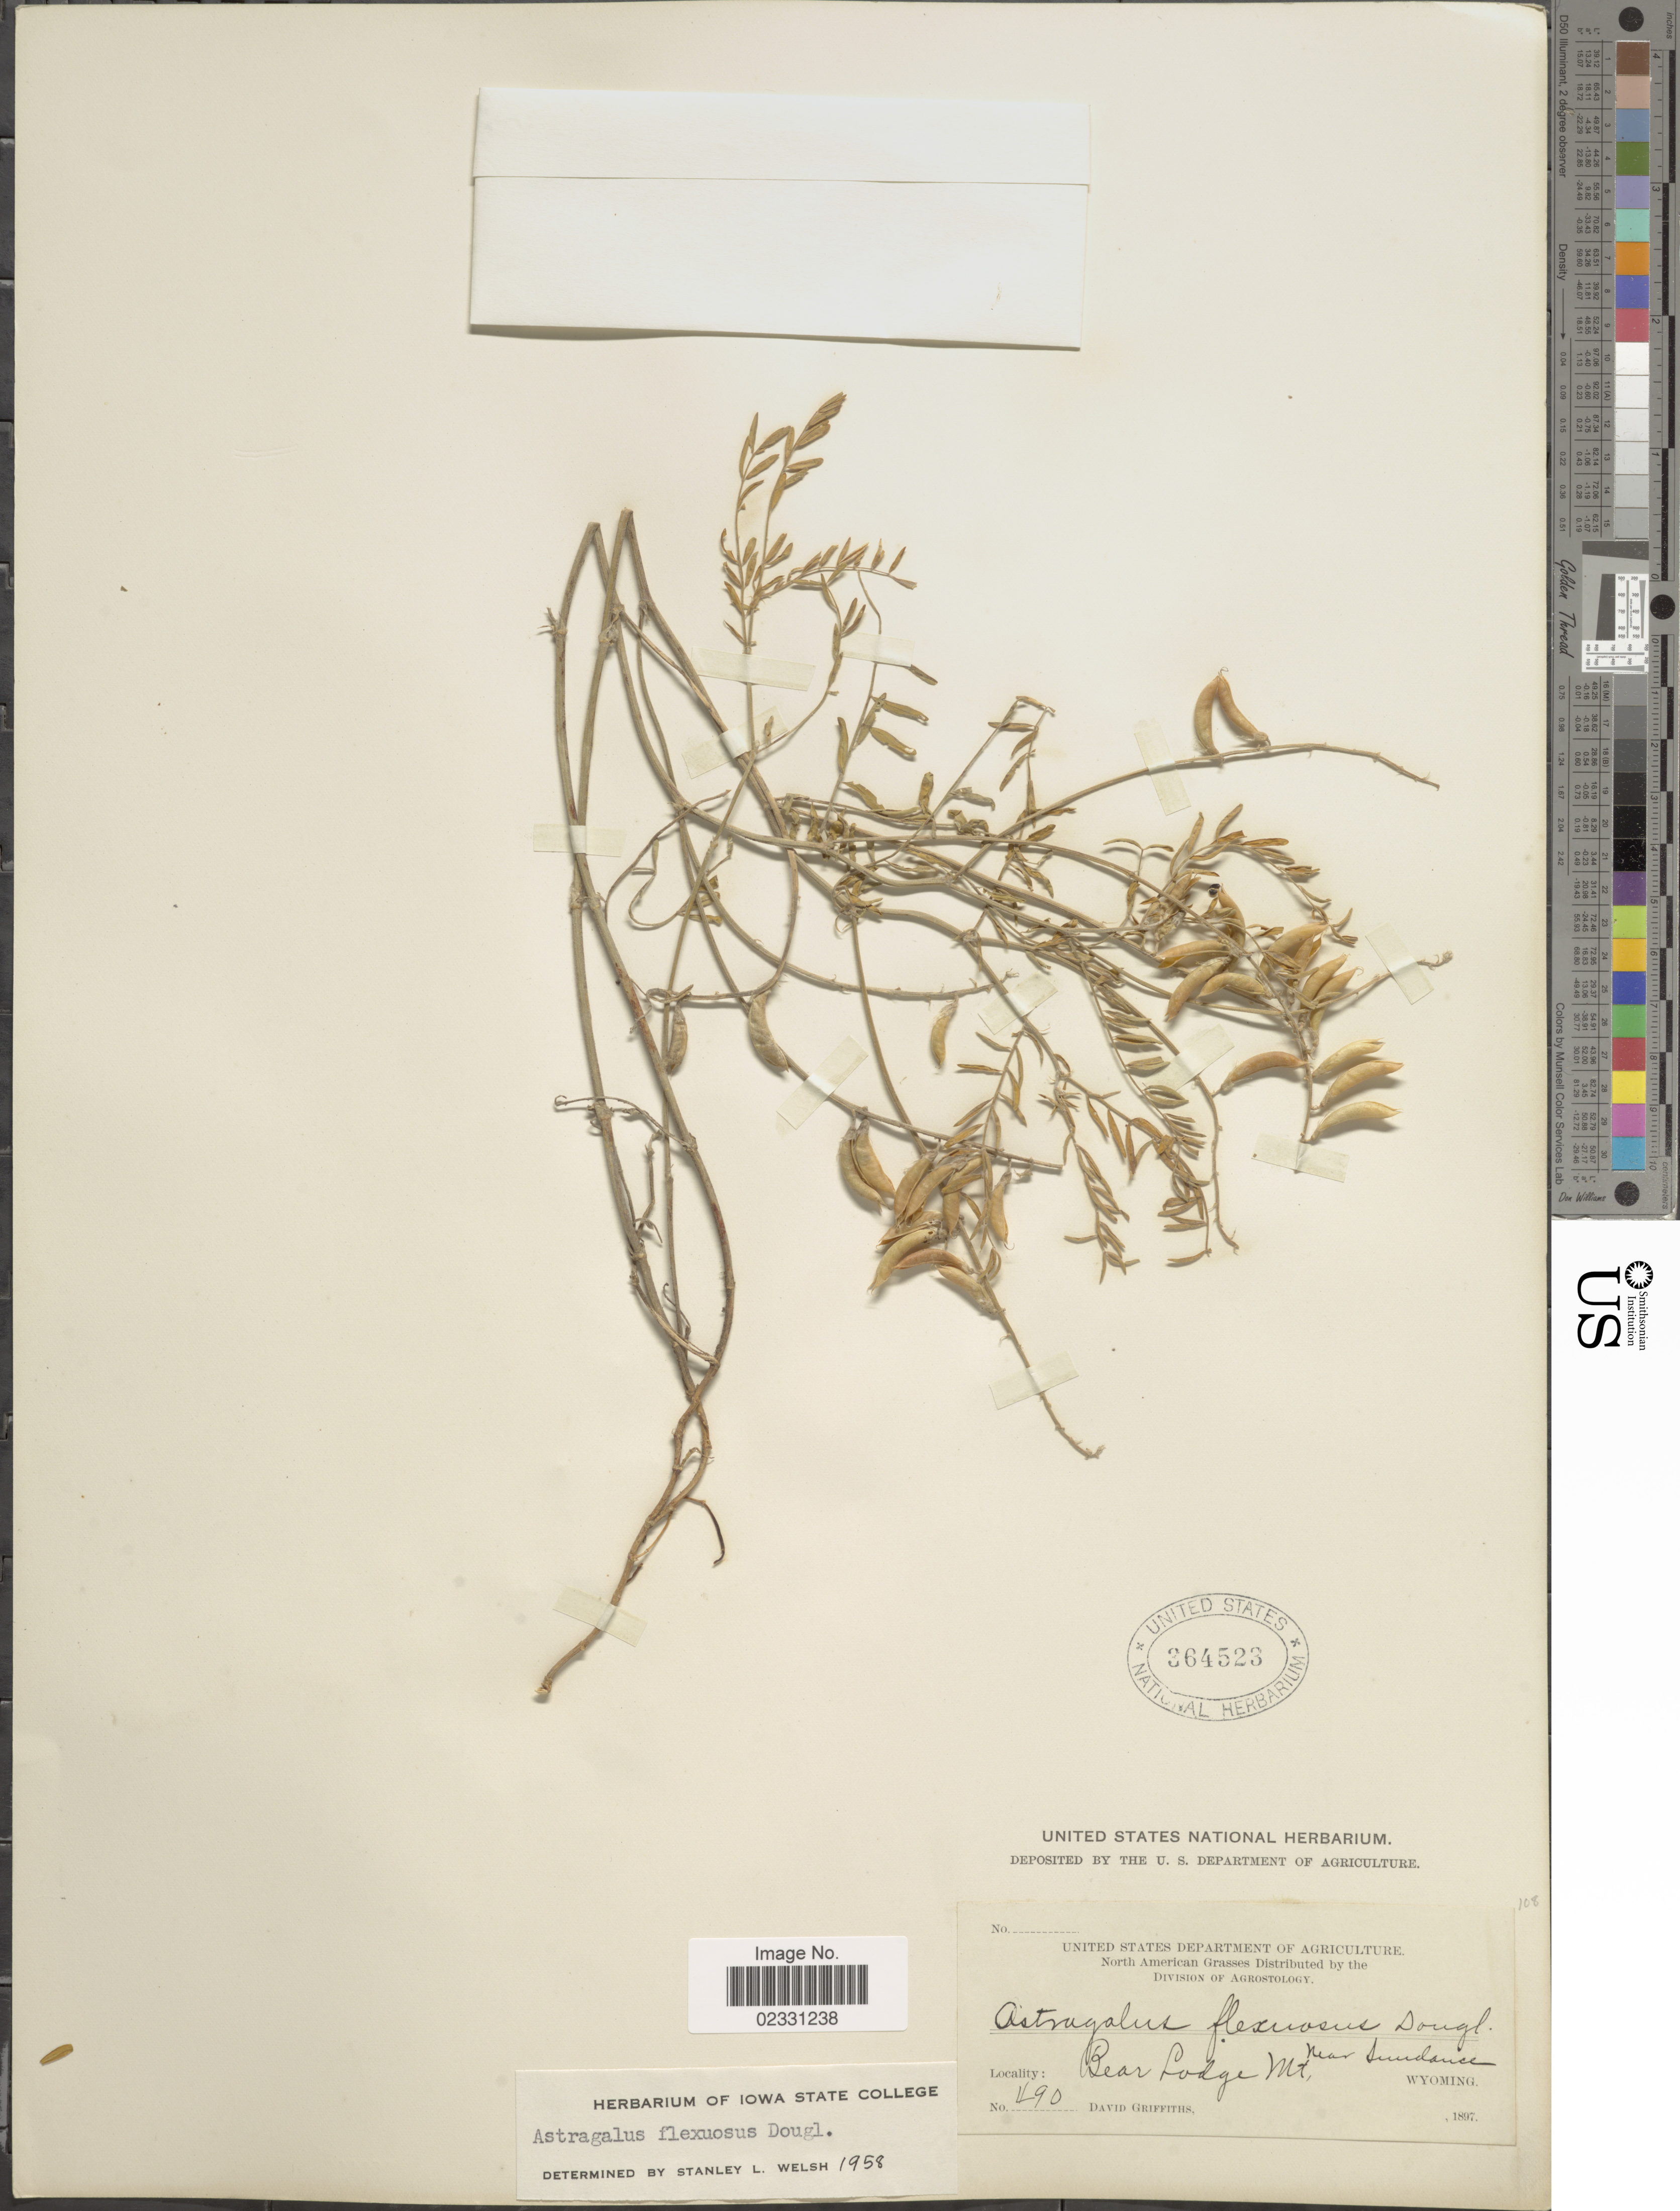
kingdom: Plantae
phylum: Tracheophyta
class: Magnoliopsida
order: Fabales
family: Fabaceae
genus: Astragalus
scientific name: Astragalus flexuosus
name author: (Hook.) Douglas ex G. Don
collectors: D. Griffiths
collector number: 490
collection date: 1897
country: United States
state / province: Wyoming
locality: Bear Lodge Mt. near Sundance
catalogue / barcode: US 364523